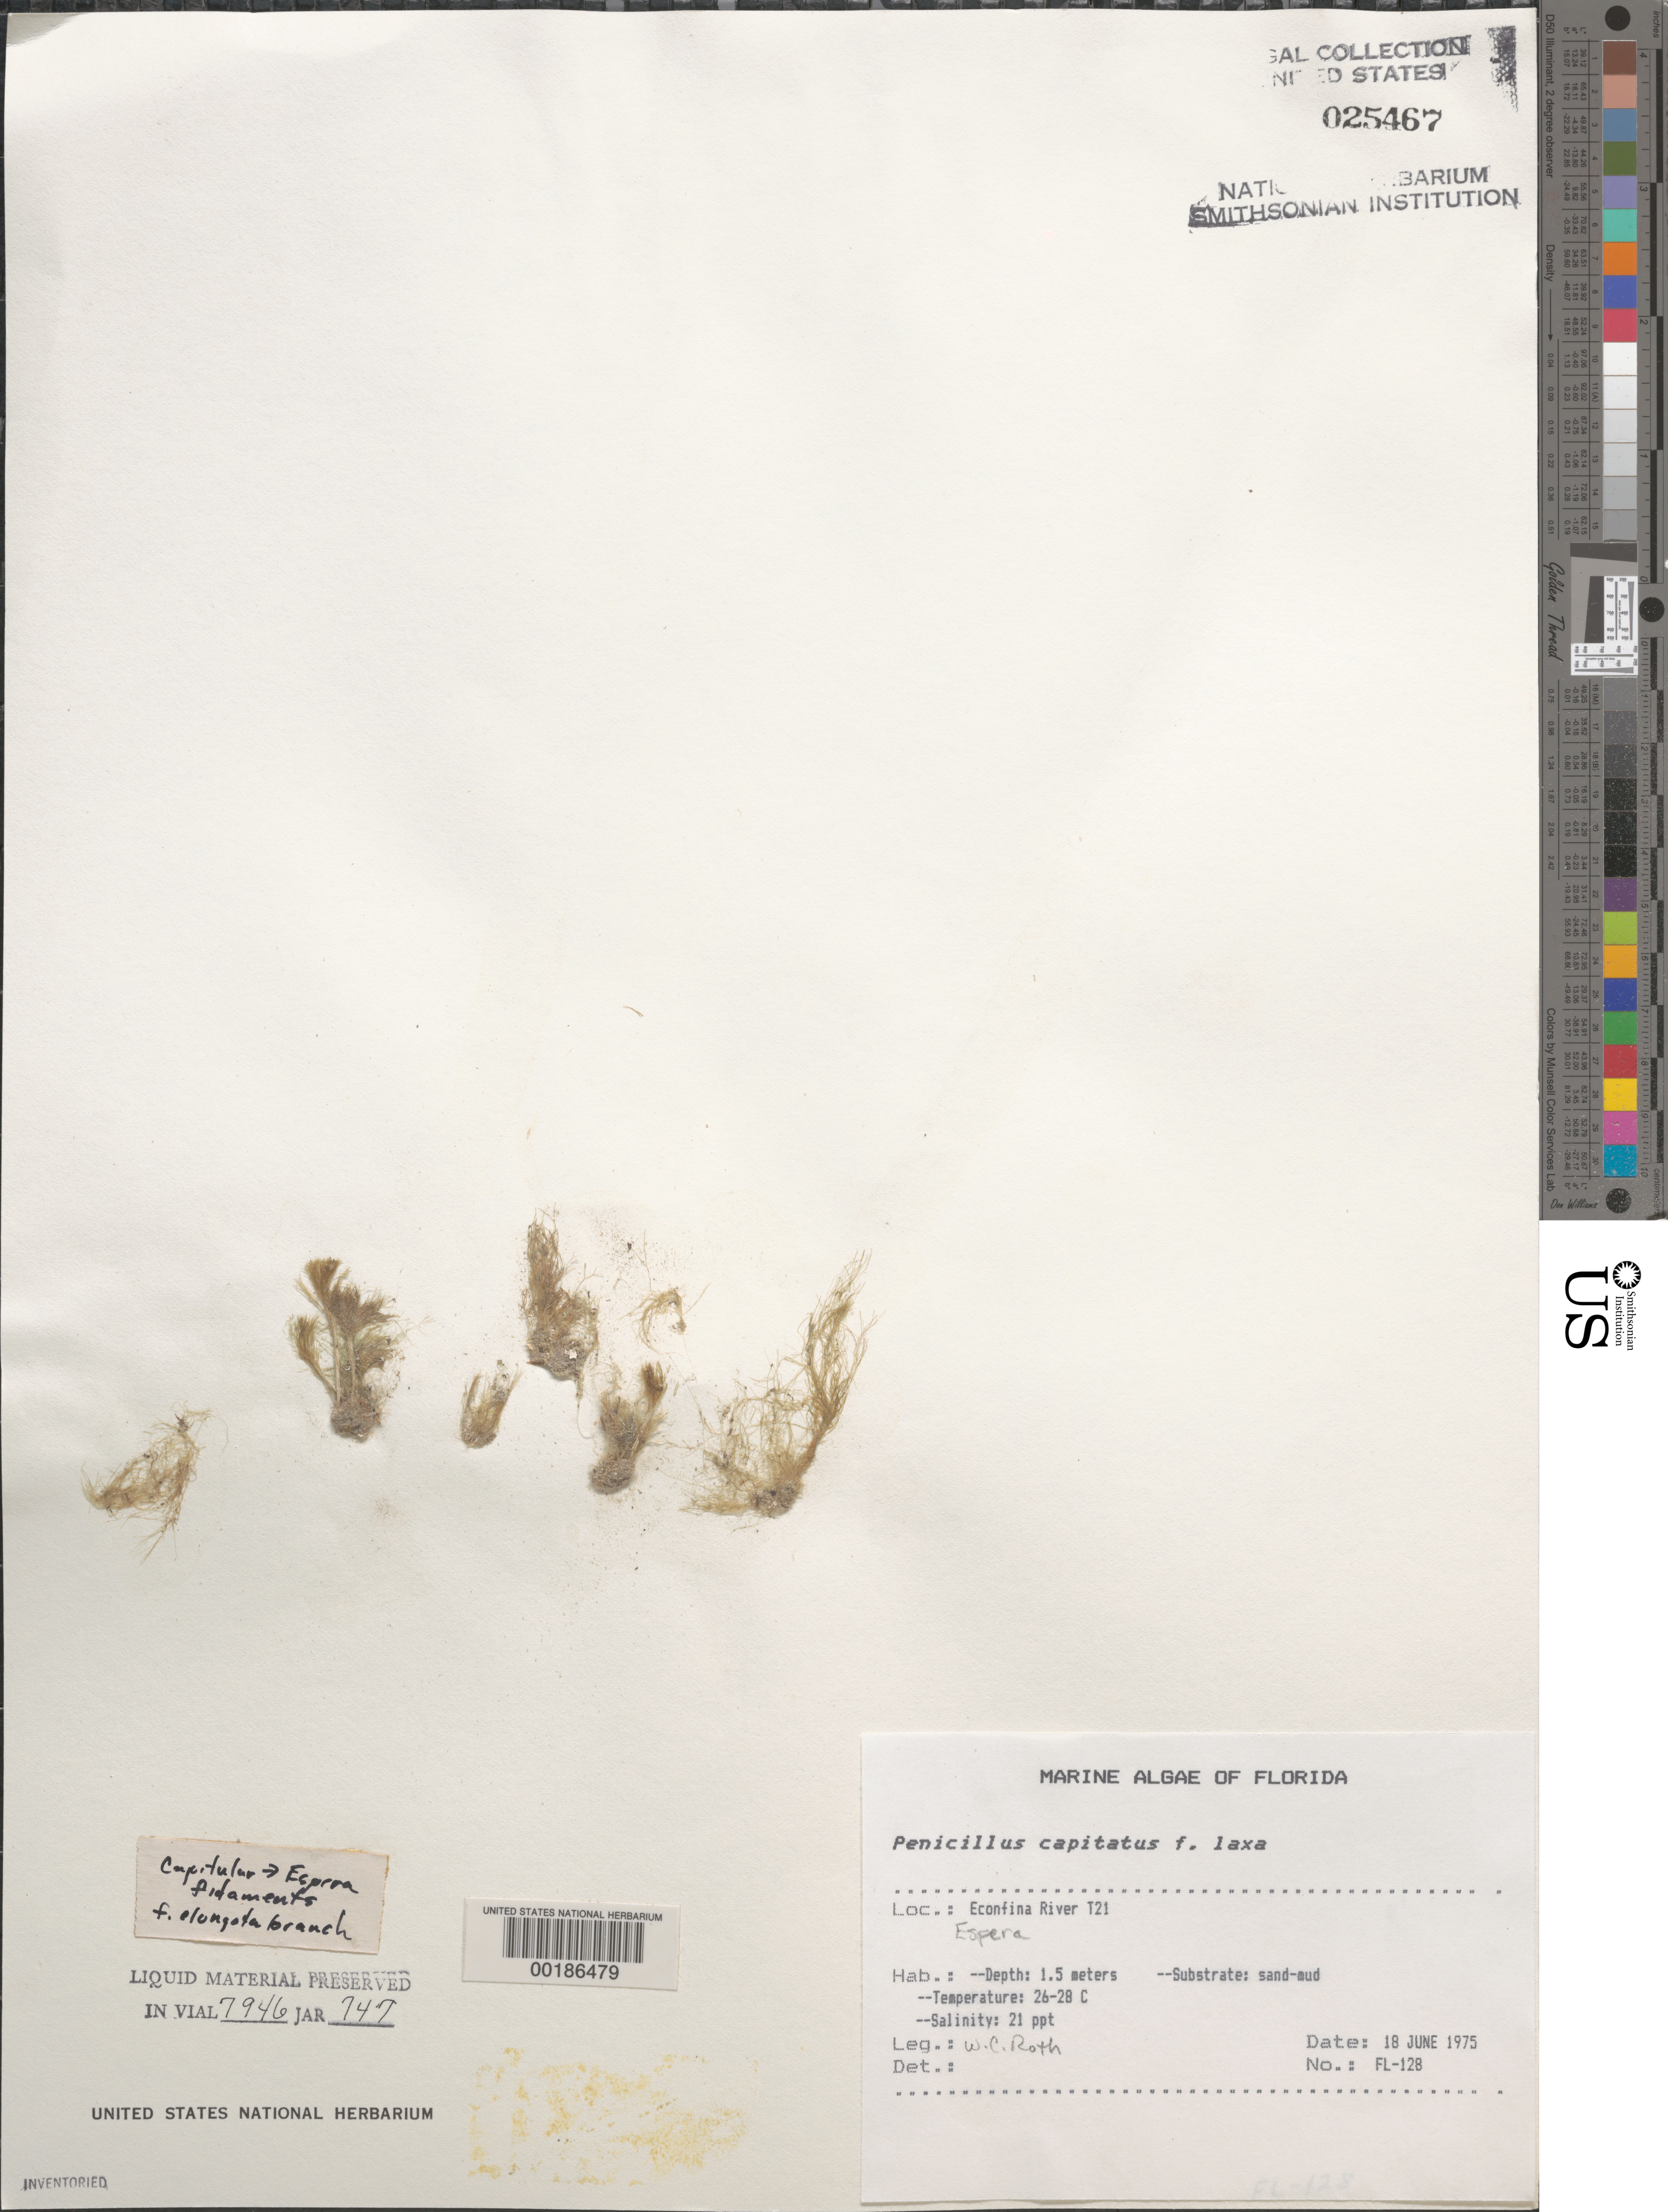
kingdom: Plantae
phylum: Chlorophyta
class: Ulvophyceae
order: Bryopsidales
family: Udoteaceae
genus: Penicillus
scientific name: Penicillus capitatus f. laxa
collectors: W. C. Roth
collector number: Fl-128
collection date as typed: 18 Jun 1975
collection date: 1975-06-18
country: United States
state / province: Florida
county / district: Taylor County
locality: Espera, Econfina River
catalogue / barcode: US 25467